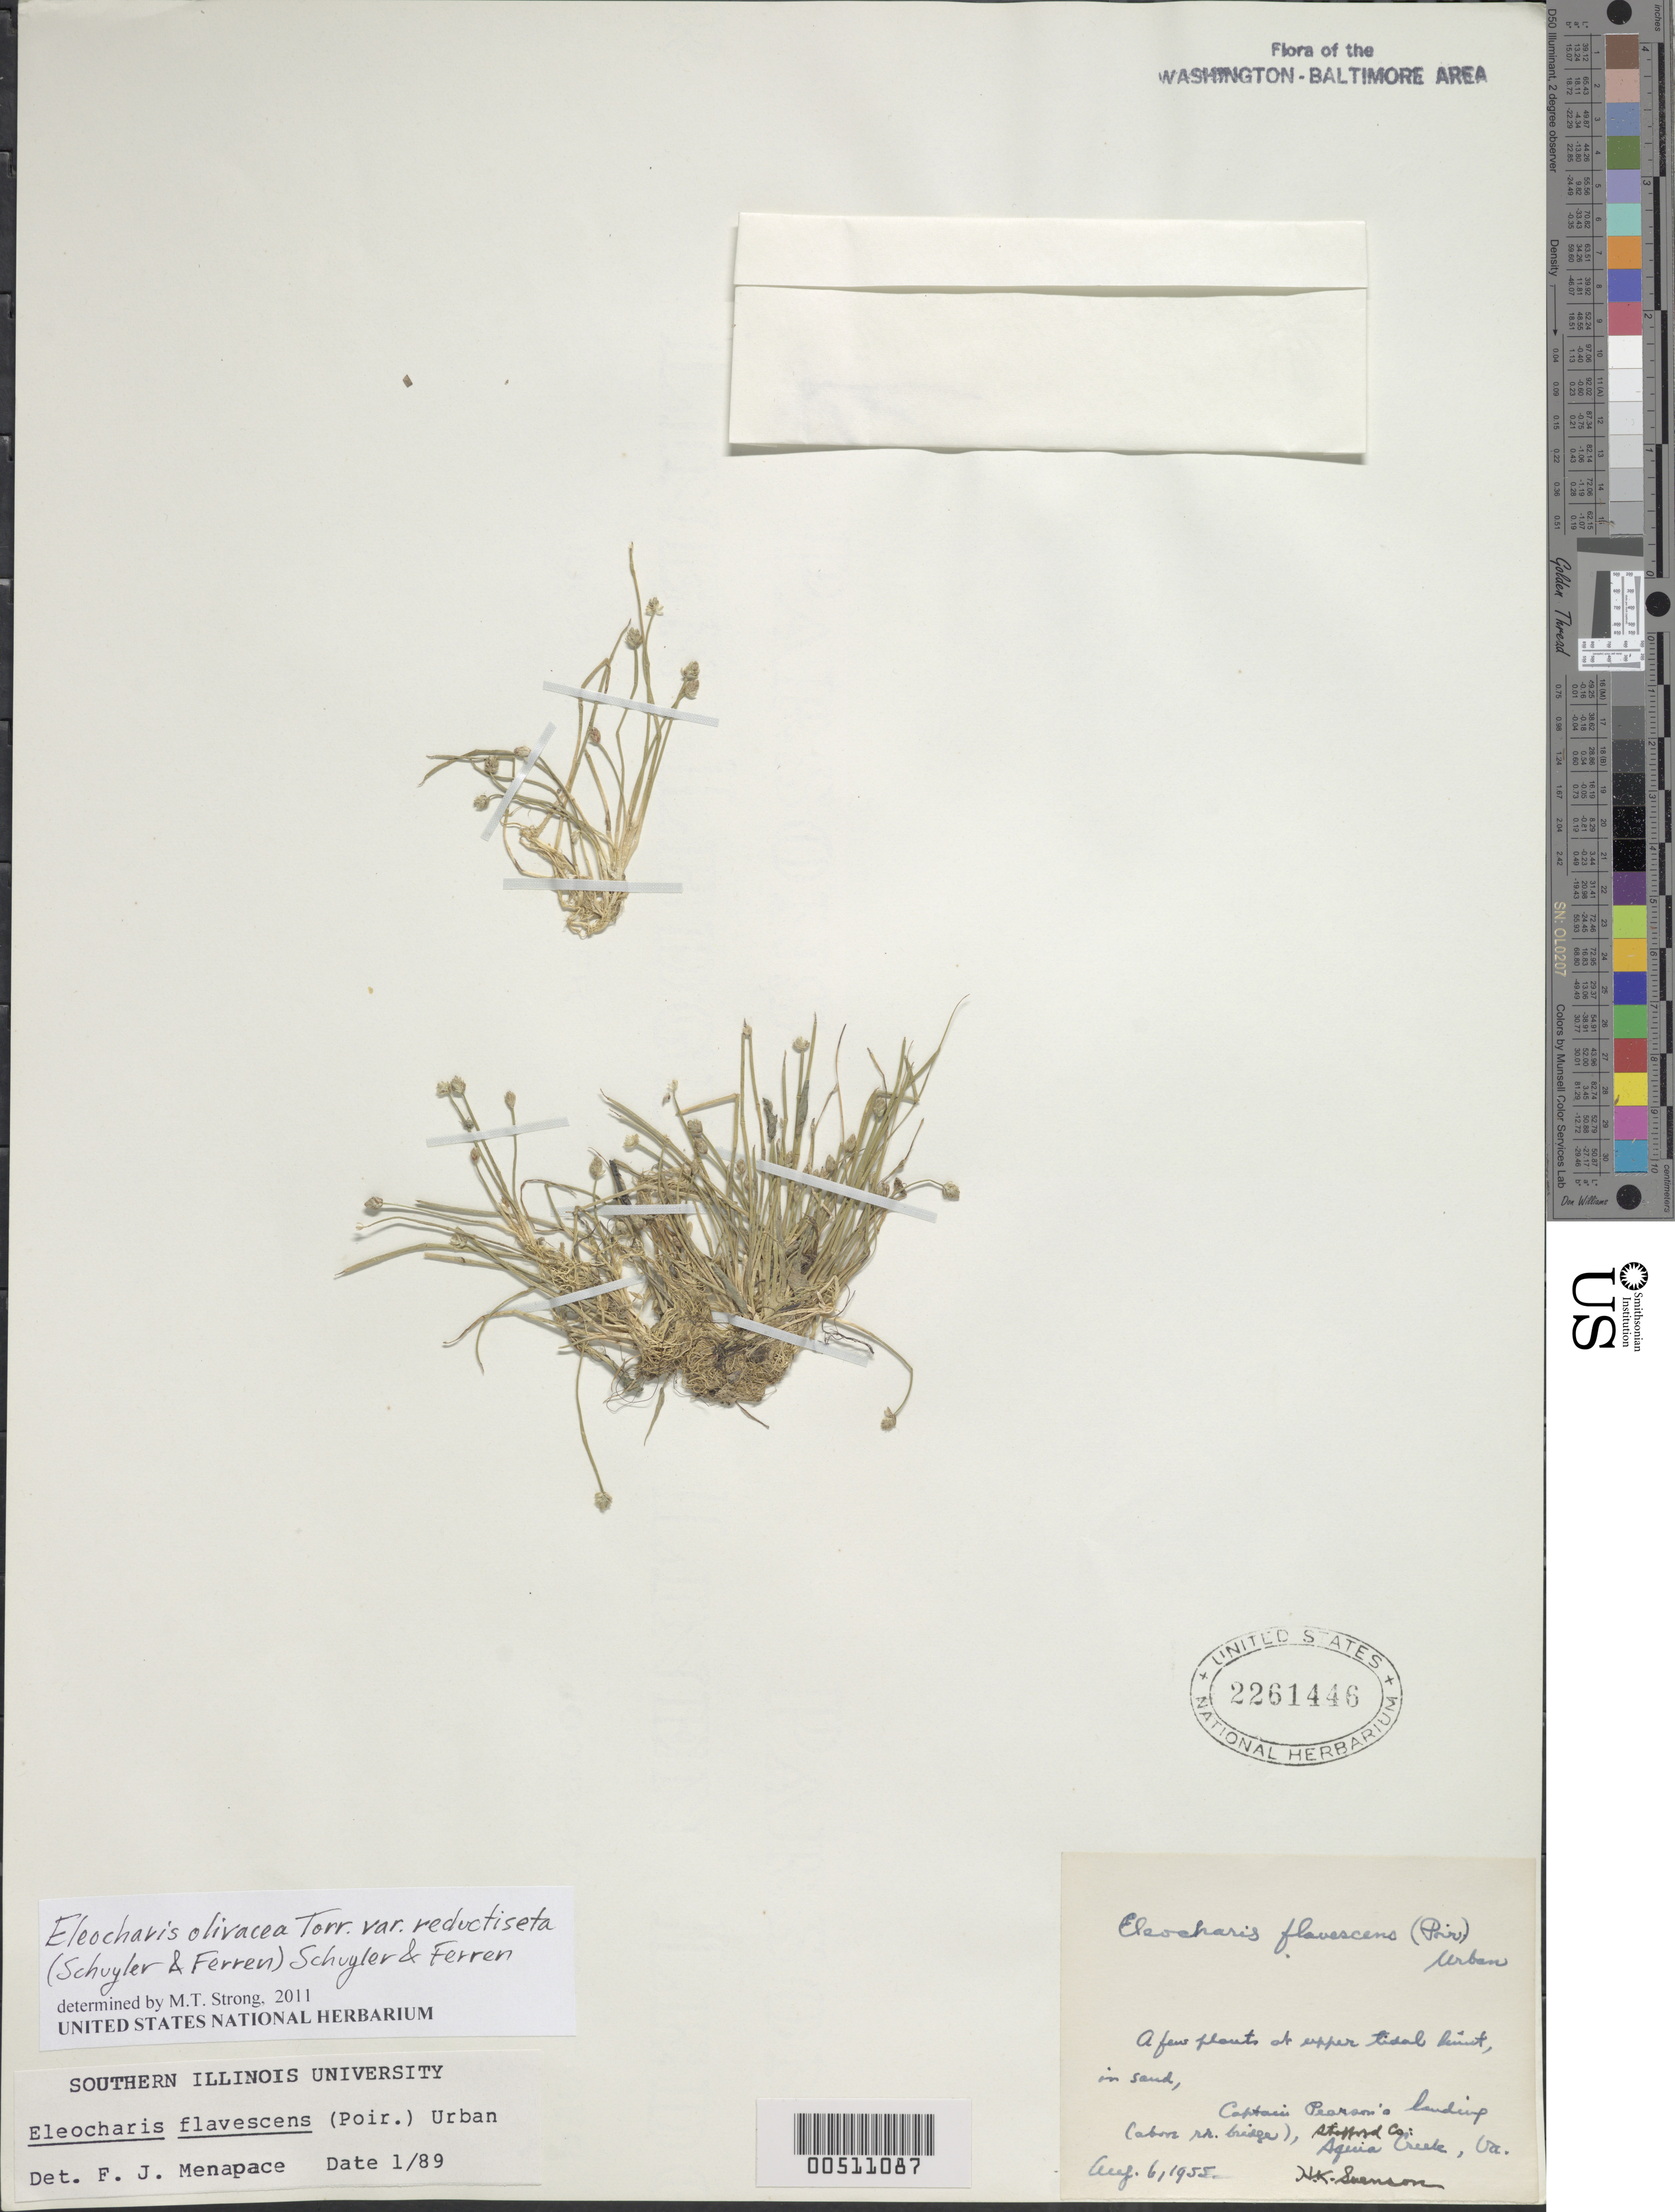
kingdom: Plantae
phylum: Tracheophyta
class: Liliopsida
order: Poales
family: Cyperaceae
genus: Eleocharis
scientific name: Eleocharis flavescens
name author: (Poir.) Urb.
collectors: H. Swanson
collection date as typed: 06 Aug 1955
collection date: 1955-08-06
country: United States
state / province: Virginia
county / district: Stafford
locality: Aquia Creek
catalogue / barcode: US 2261446